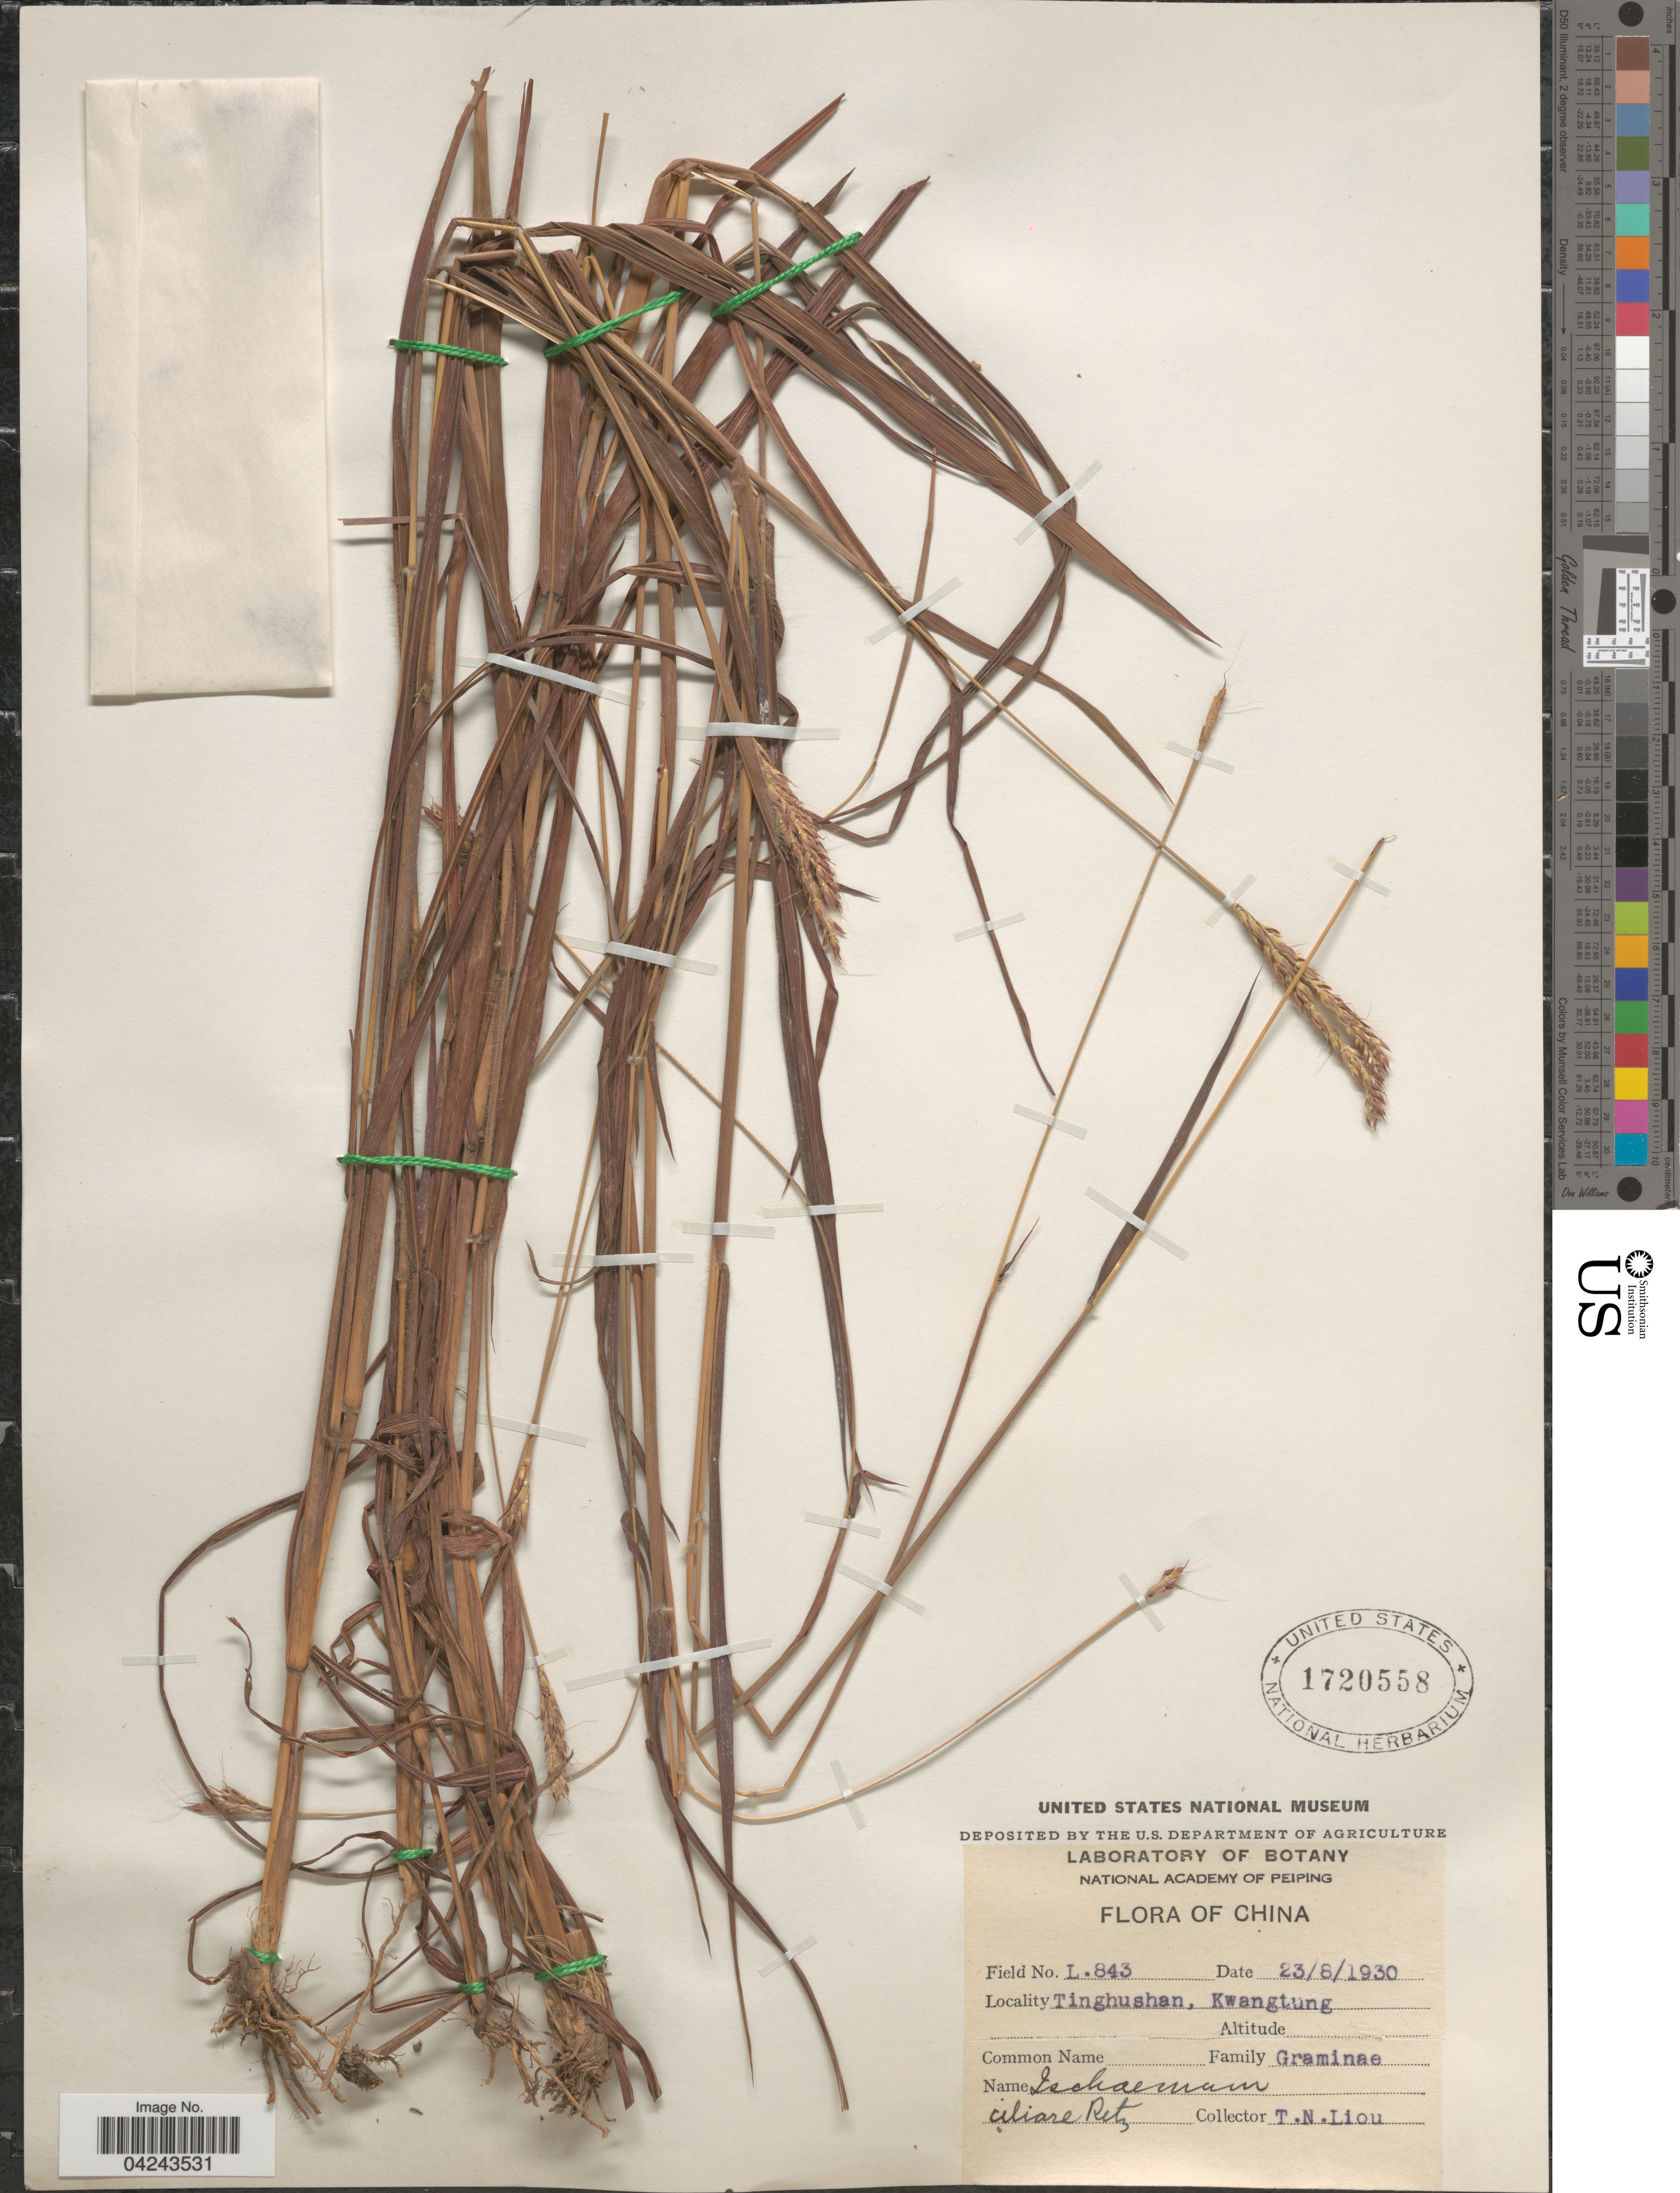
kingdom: Plantae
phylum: Tracheophyta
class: Liliopsida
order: Poales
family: Poaceae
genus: Ischaemum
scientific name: Ischaemum ciliare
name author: Retz.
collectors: T. N. Liou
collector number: L.843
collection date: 1930-08-23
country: China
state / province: Guangdong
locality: Tinghushan, Kwangtung.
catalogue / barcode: US 1720558